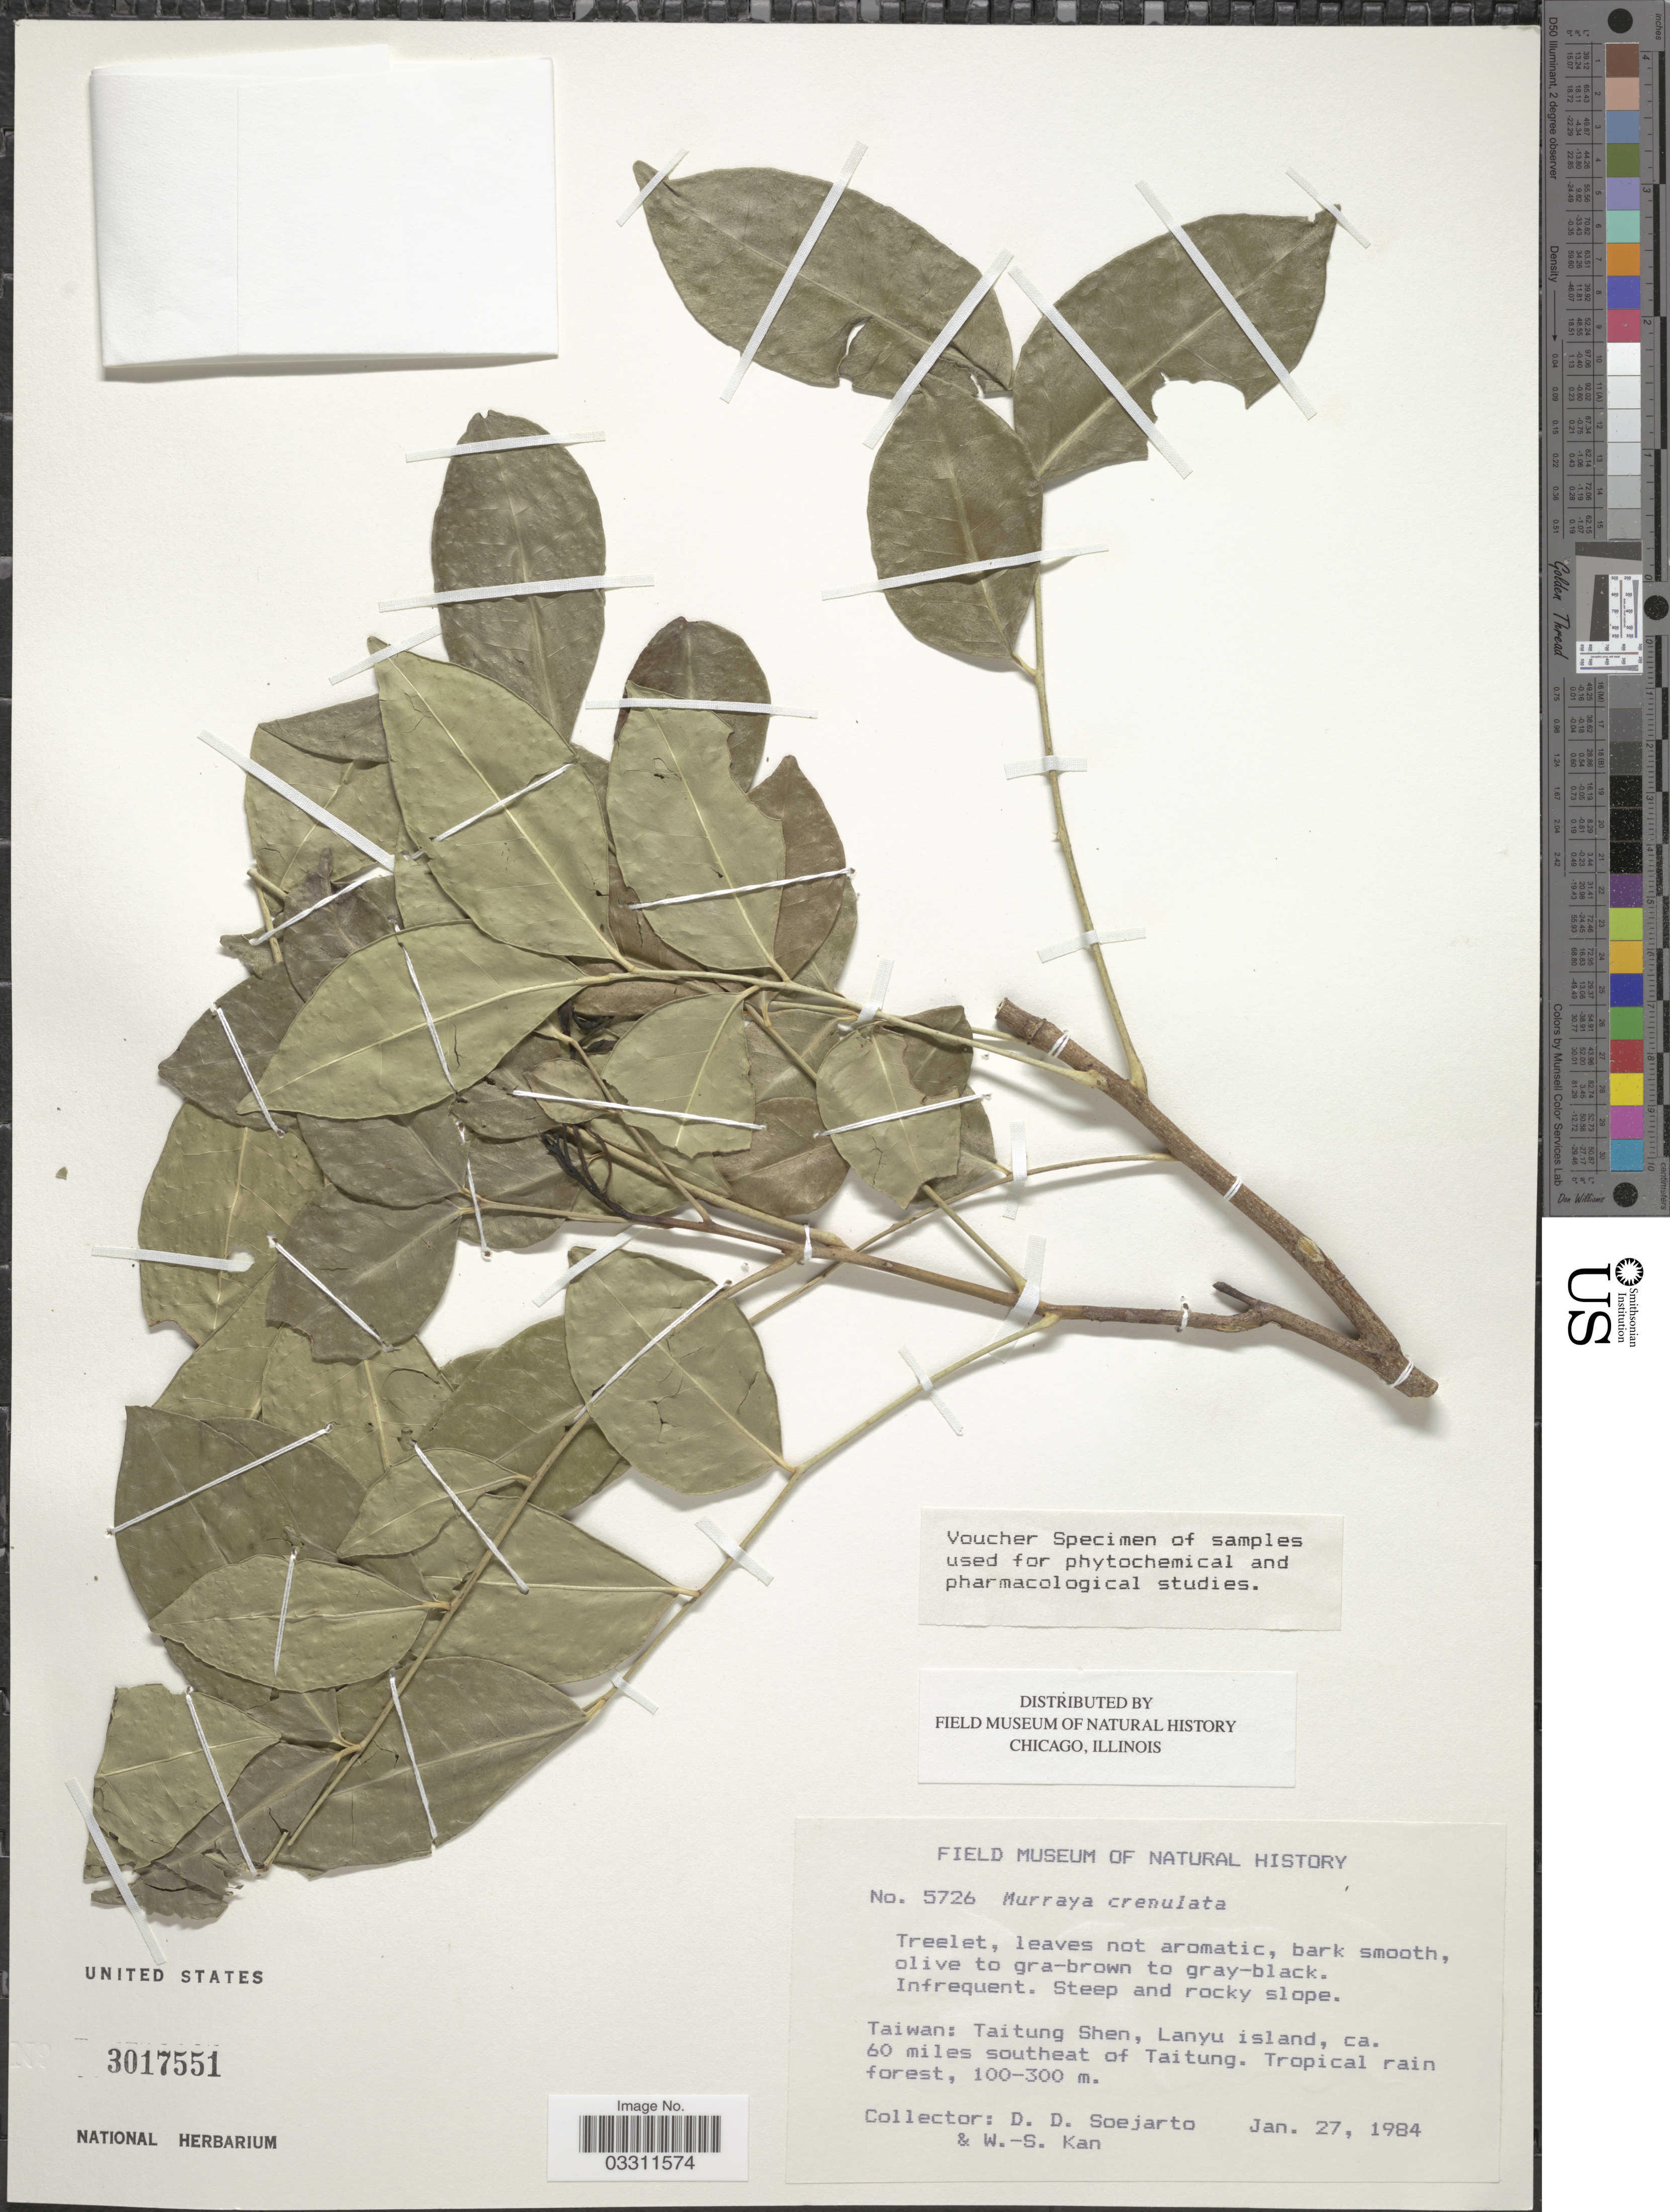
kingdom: Plantae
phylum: Tracheophyta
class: Magnoliopsida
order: Sapindales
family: Rutaceae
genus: Murraya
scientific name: Murraya crenulata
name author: (Turcz.) Oliv.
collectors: W. Kan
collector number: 5726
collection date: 1984-01-27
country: Taiwan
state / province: Taitung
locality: Taitung Shen, Lanyu island, ca. 60 miles southeat of Taitung. Tropical rain forest.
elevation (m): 100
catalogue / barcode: US 3017551